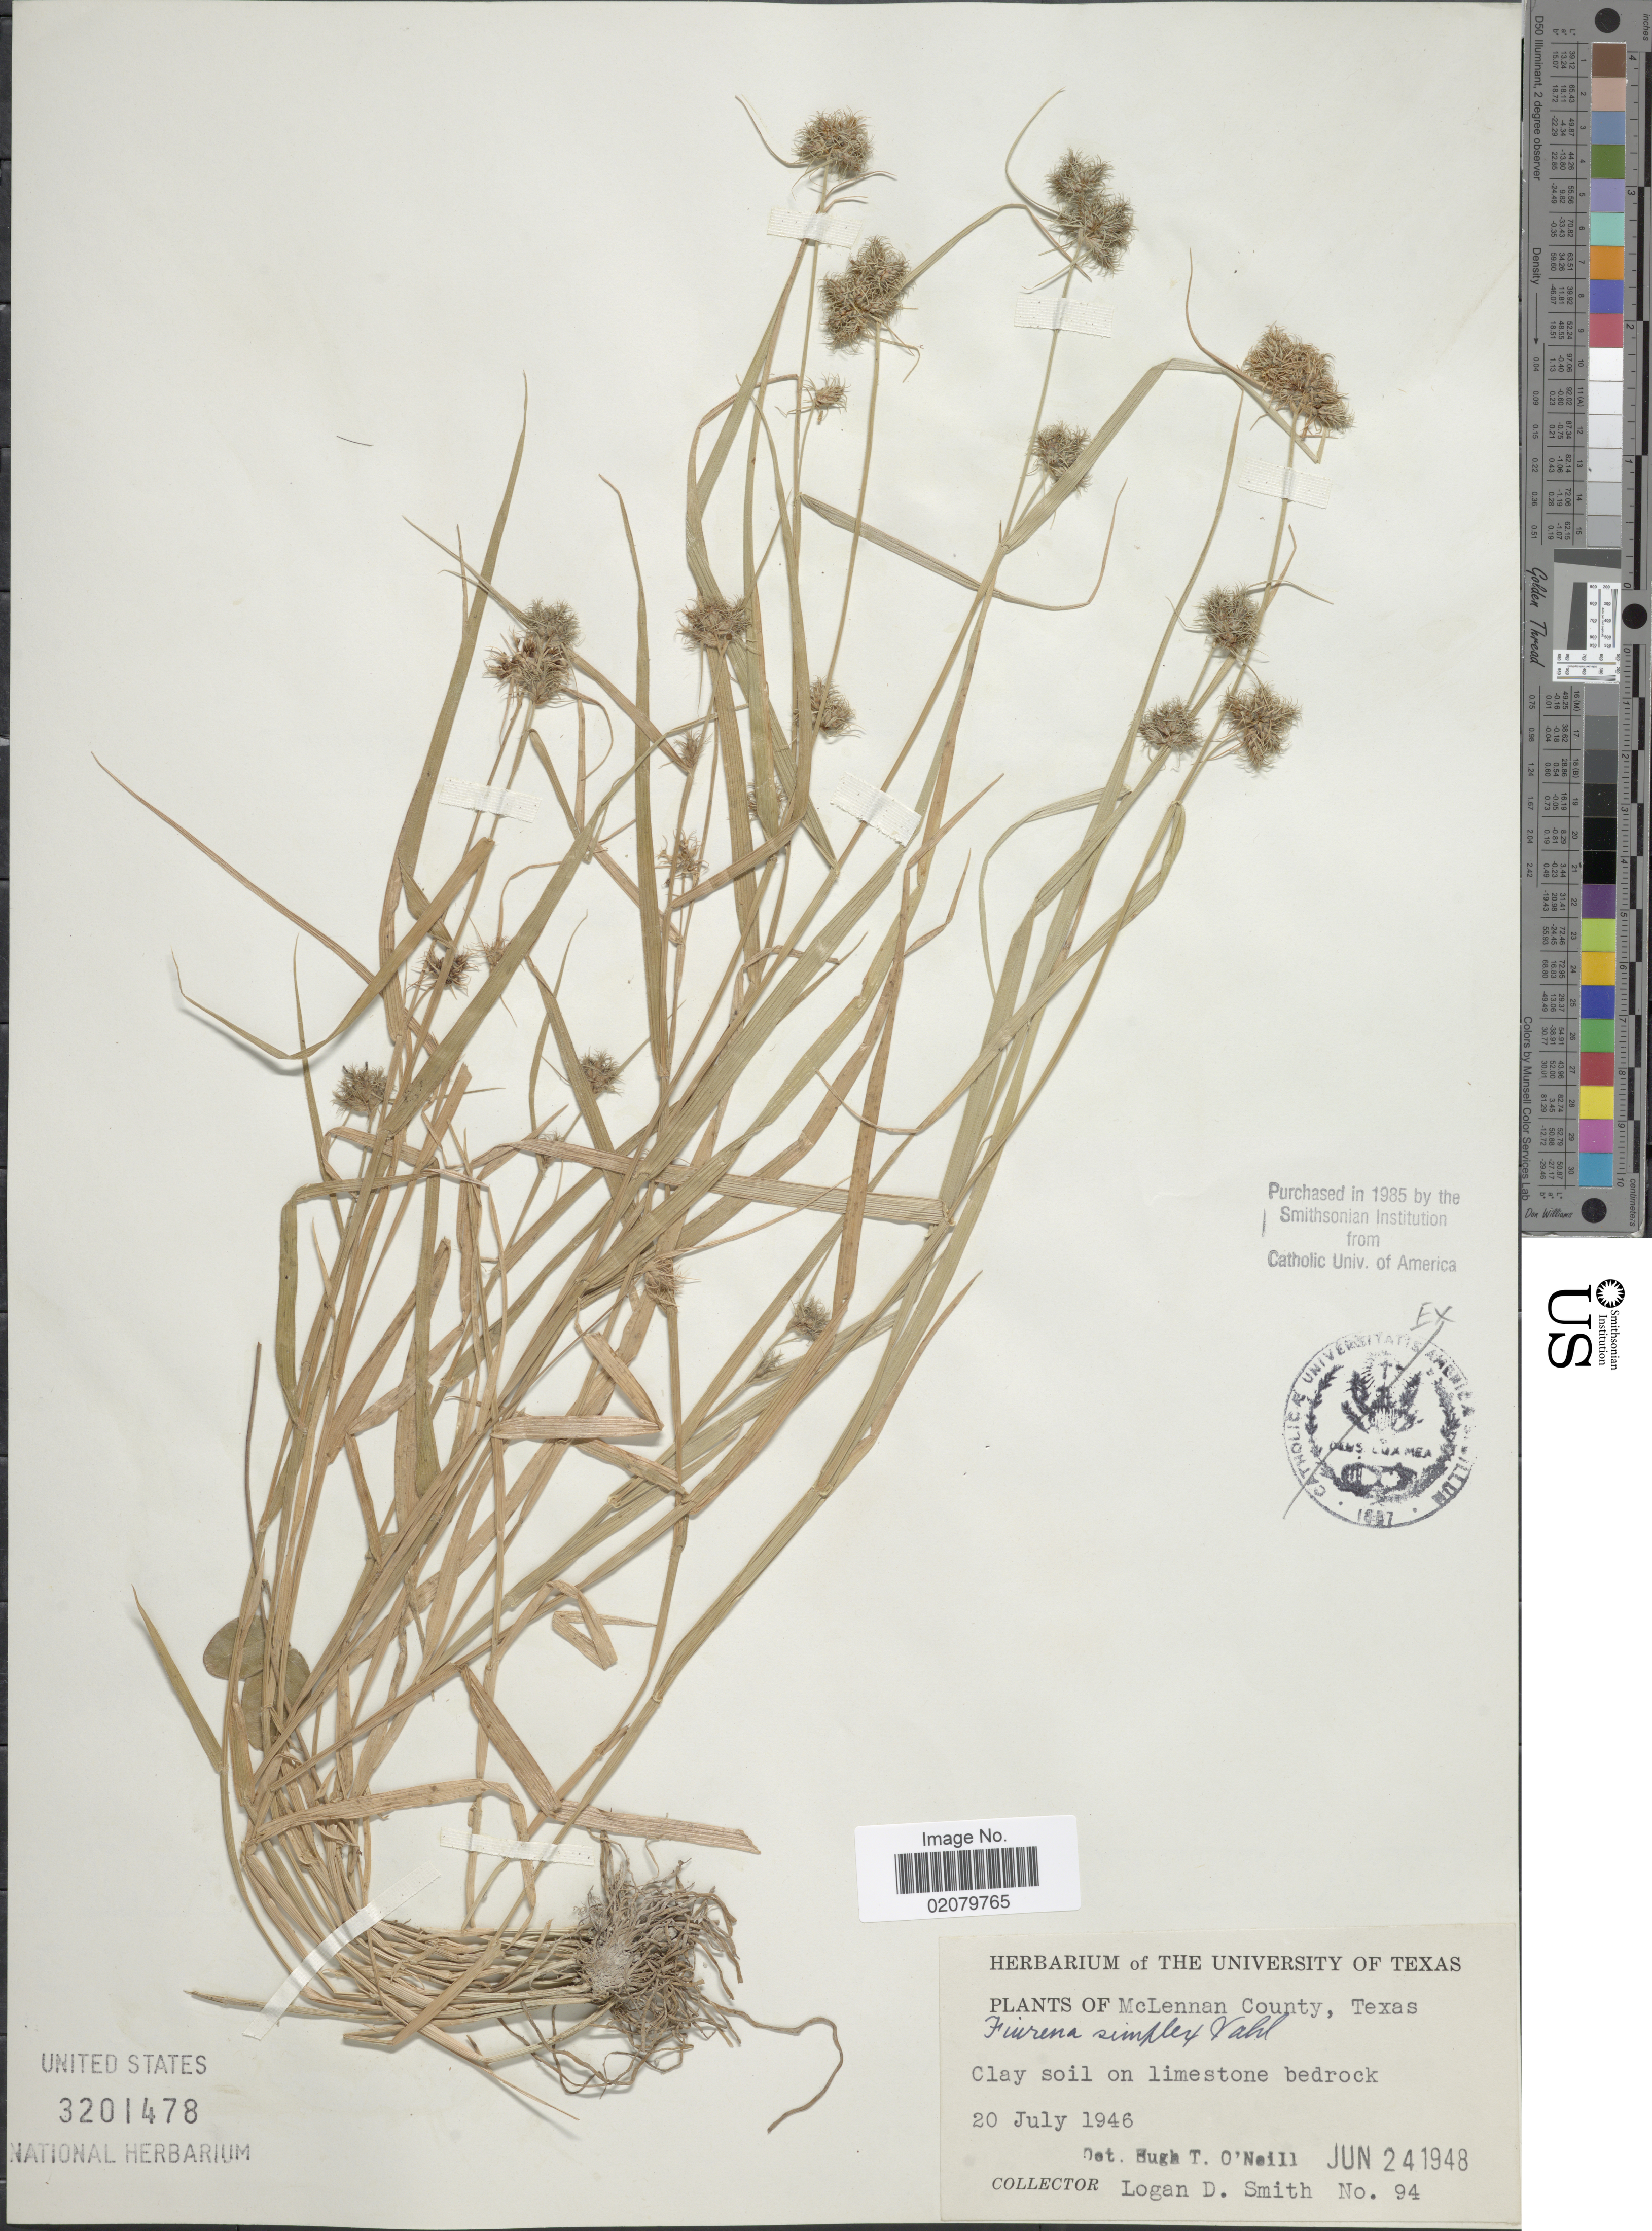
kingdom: Plantae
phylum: Tracheophyta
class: Liliopsida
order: Poales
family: Cyperaceae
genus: Fuirena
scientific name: Fuirena simplex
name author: Vahl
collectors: L. Smith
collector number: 94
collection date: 1948-06-24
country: United States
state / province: Texas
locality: McLennan County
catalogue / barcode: US 3201478